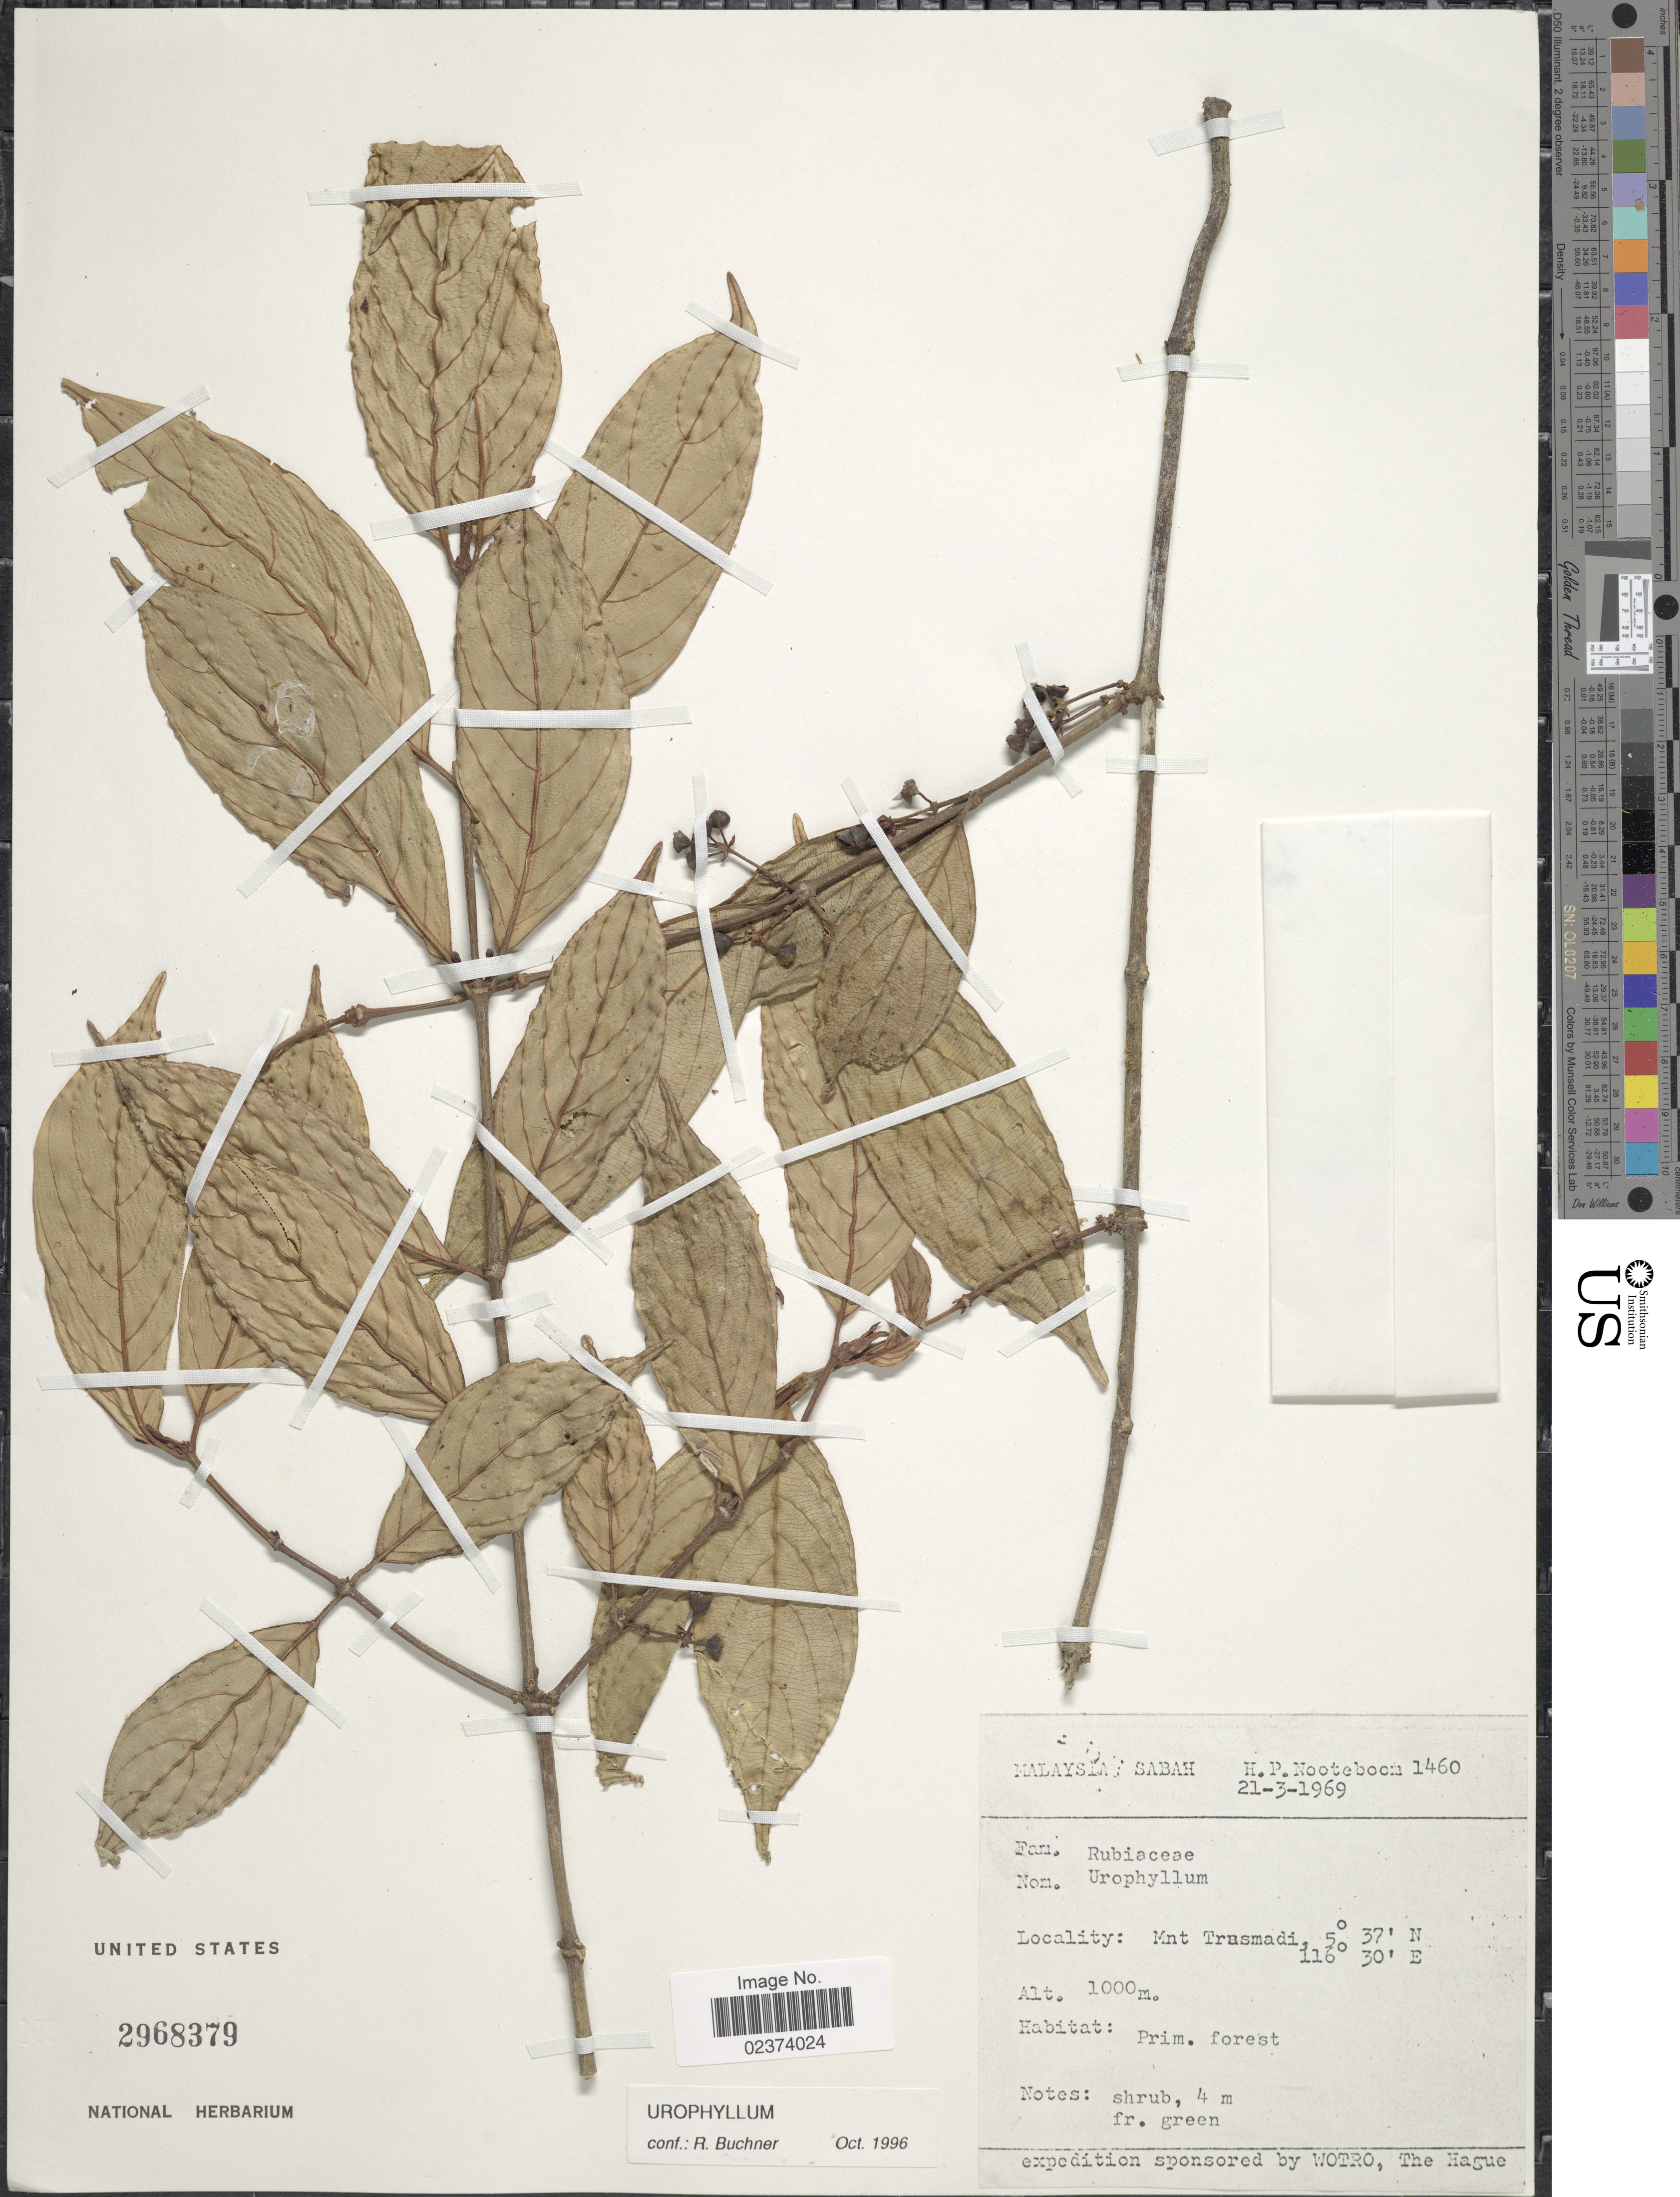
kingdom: Plantae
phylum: Tracheophyta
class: Magnoliopsida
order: Gentianales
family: Rubiaceae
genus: Urophyllum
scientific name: Urophyllum sp.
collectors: H. P. Nooteboom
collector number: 1460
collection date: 1969-03-21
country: Malaysia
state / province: Sabah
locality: Mnt Trasmadi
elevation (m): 1000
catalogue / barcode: US 2968379